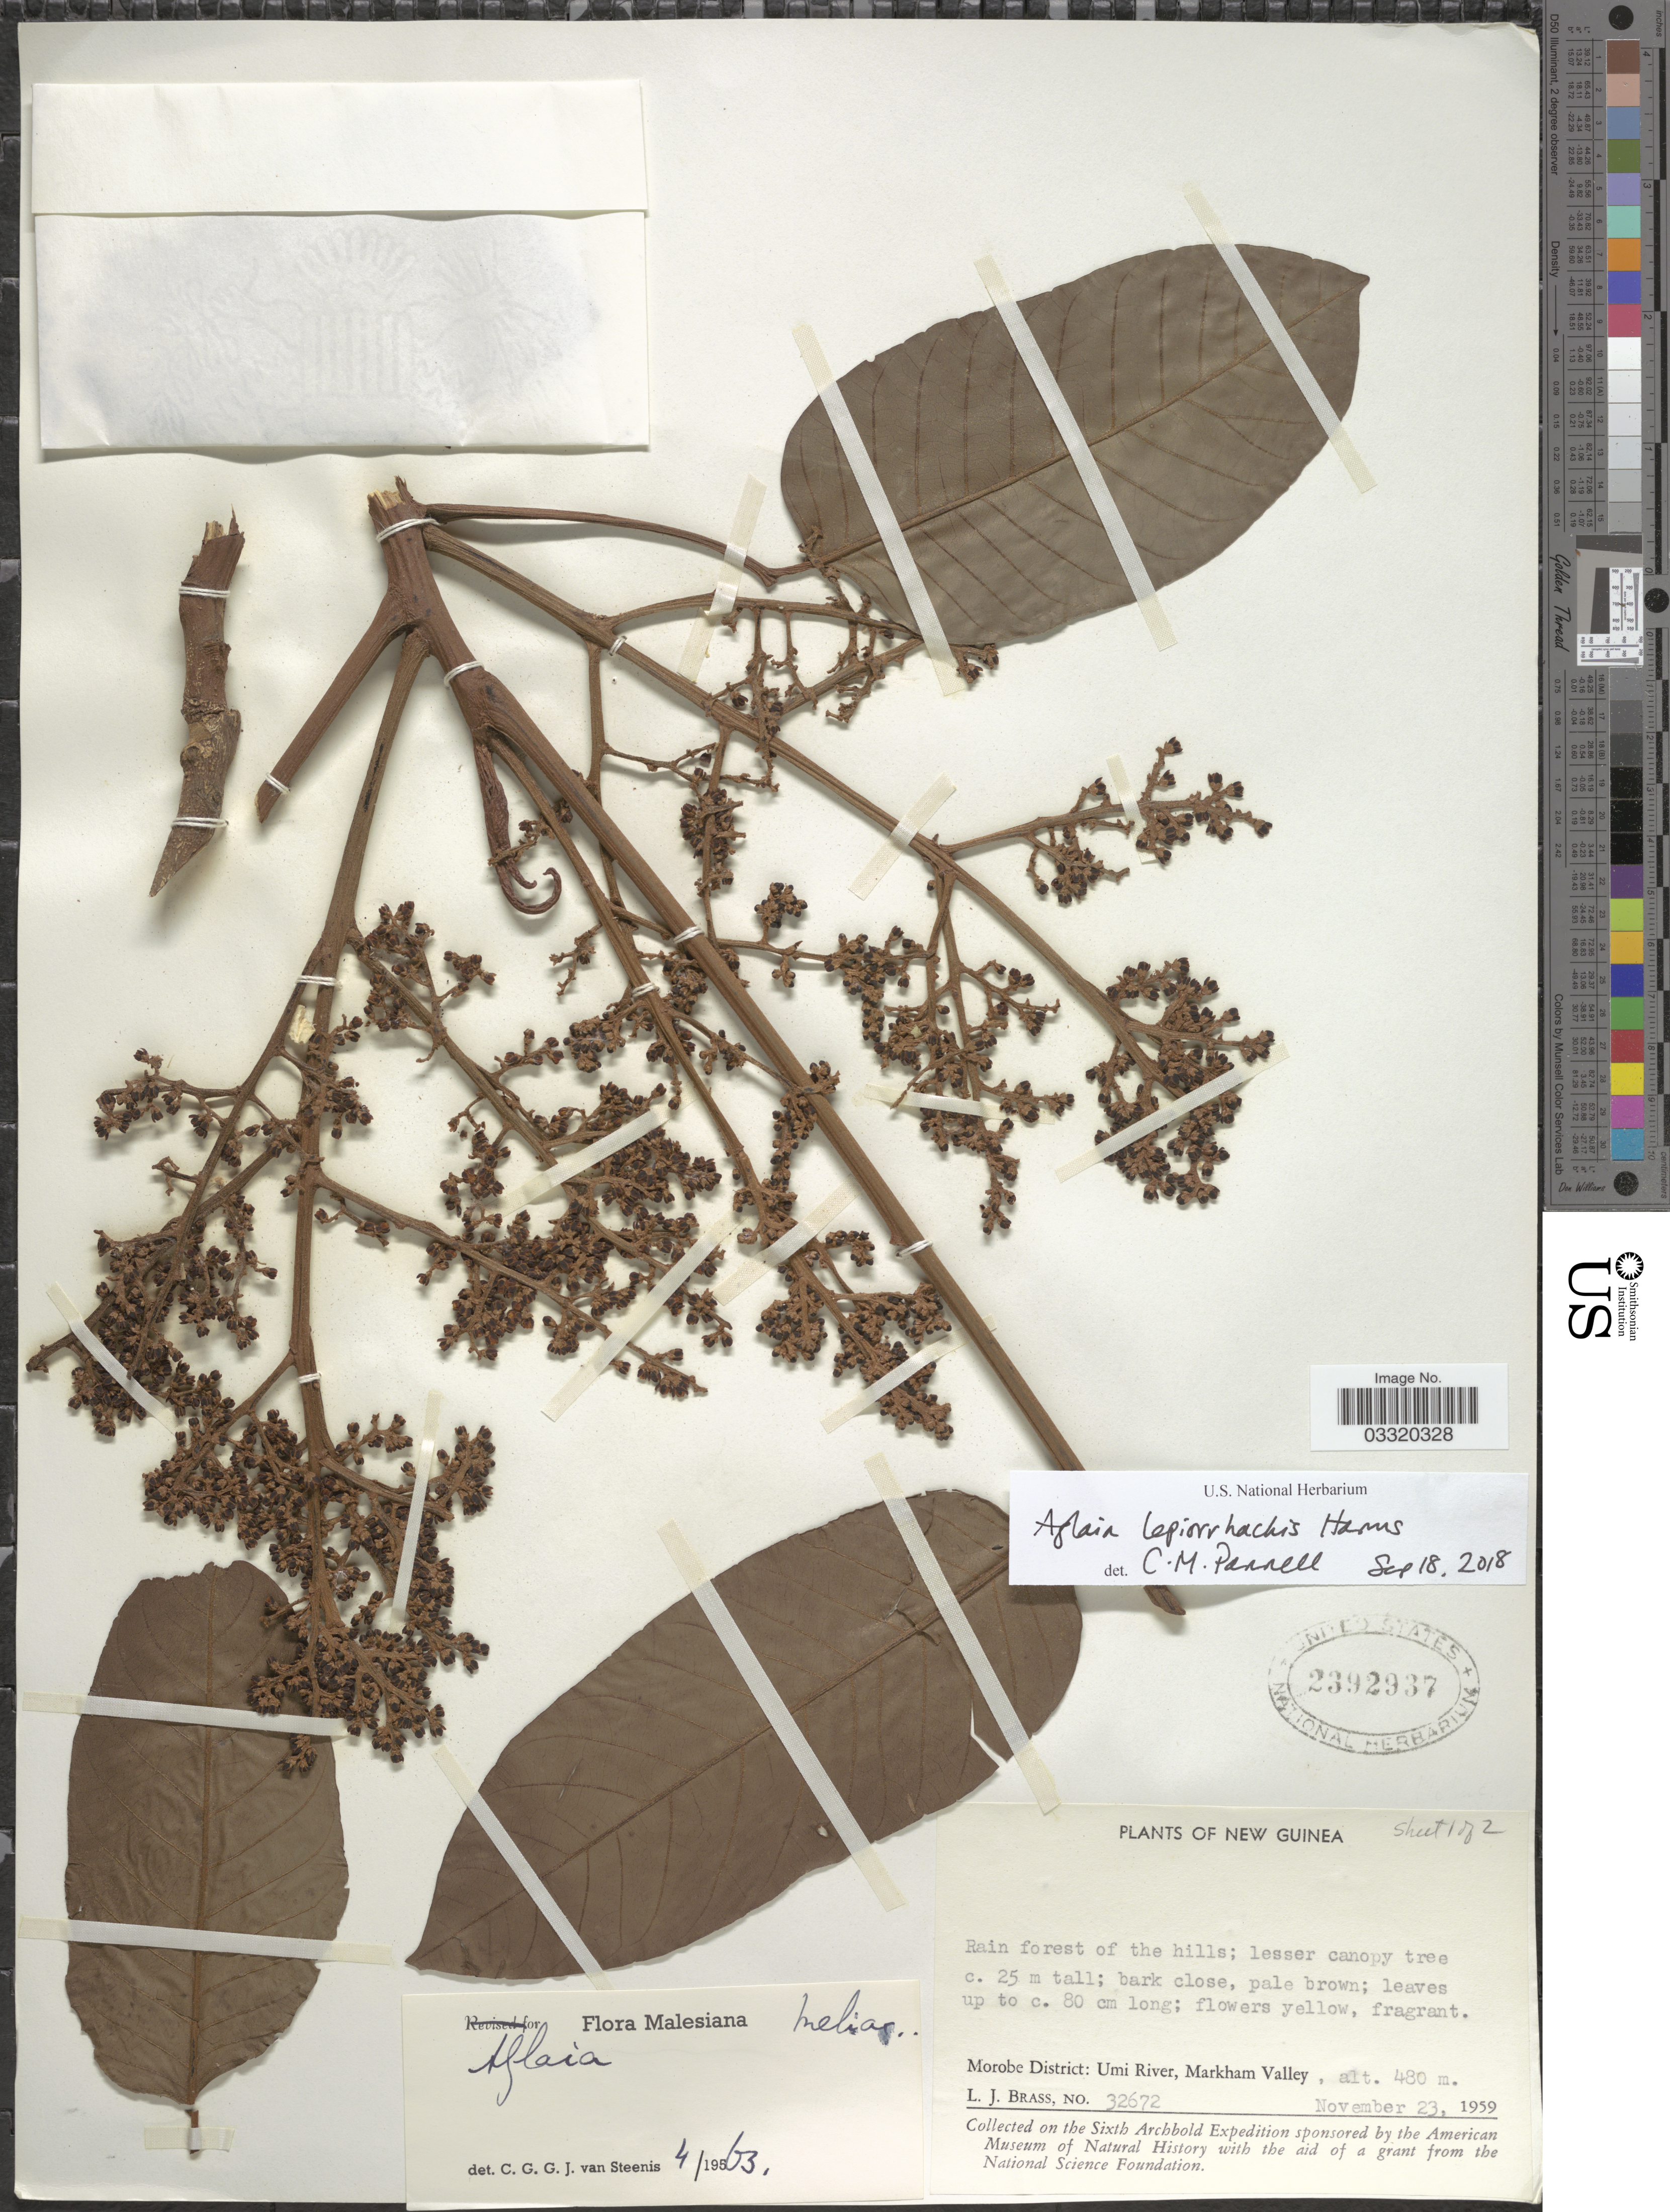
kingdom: Plantae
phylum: Tracheophyta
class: Magnoliopsida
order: Sapindales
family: Meliaceae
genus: Aglaia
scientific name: Aglaia lepiorrhachis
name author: Harms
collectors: L. J. Brass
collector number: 32672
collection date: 1959-11-23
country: Papua New Guinea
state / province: Morobe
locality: New Guinea. Morobe District: Umi River, Markham Valley.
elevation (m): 480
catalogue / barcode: US 2392937